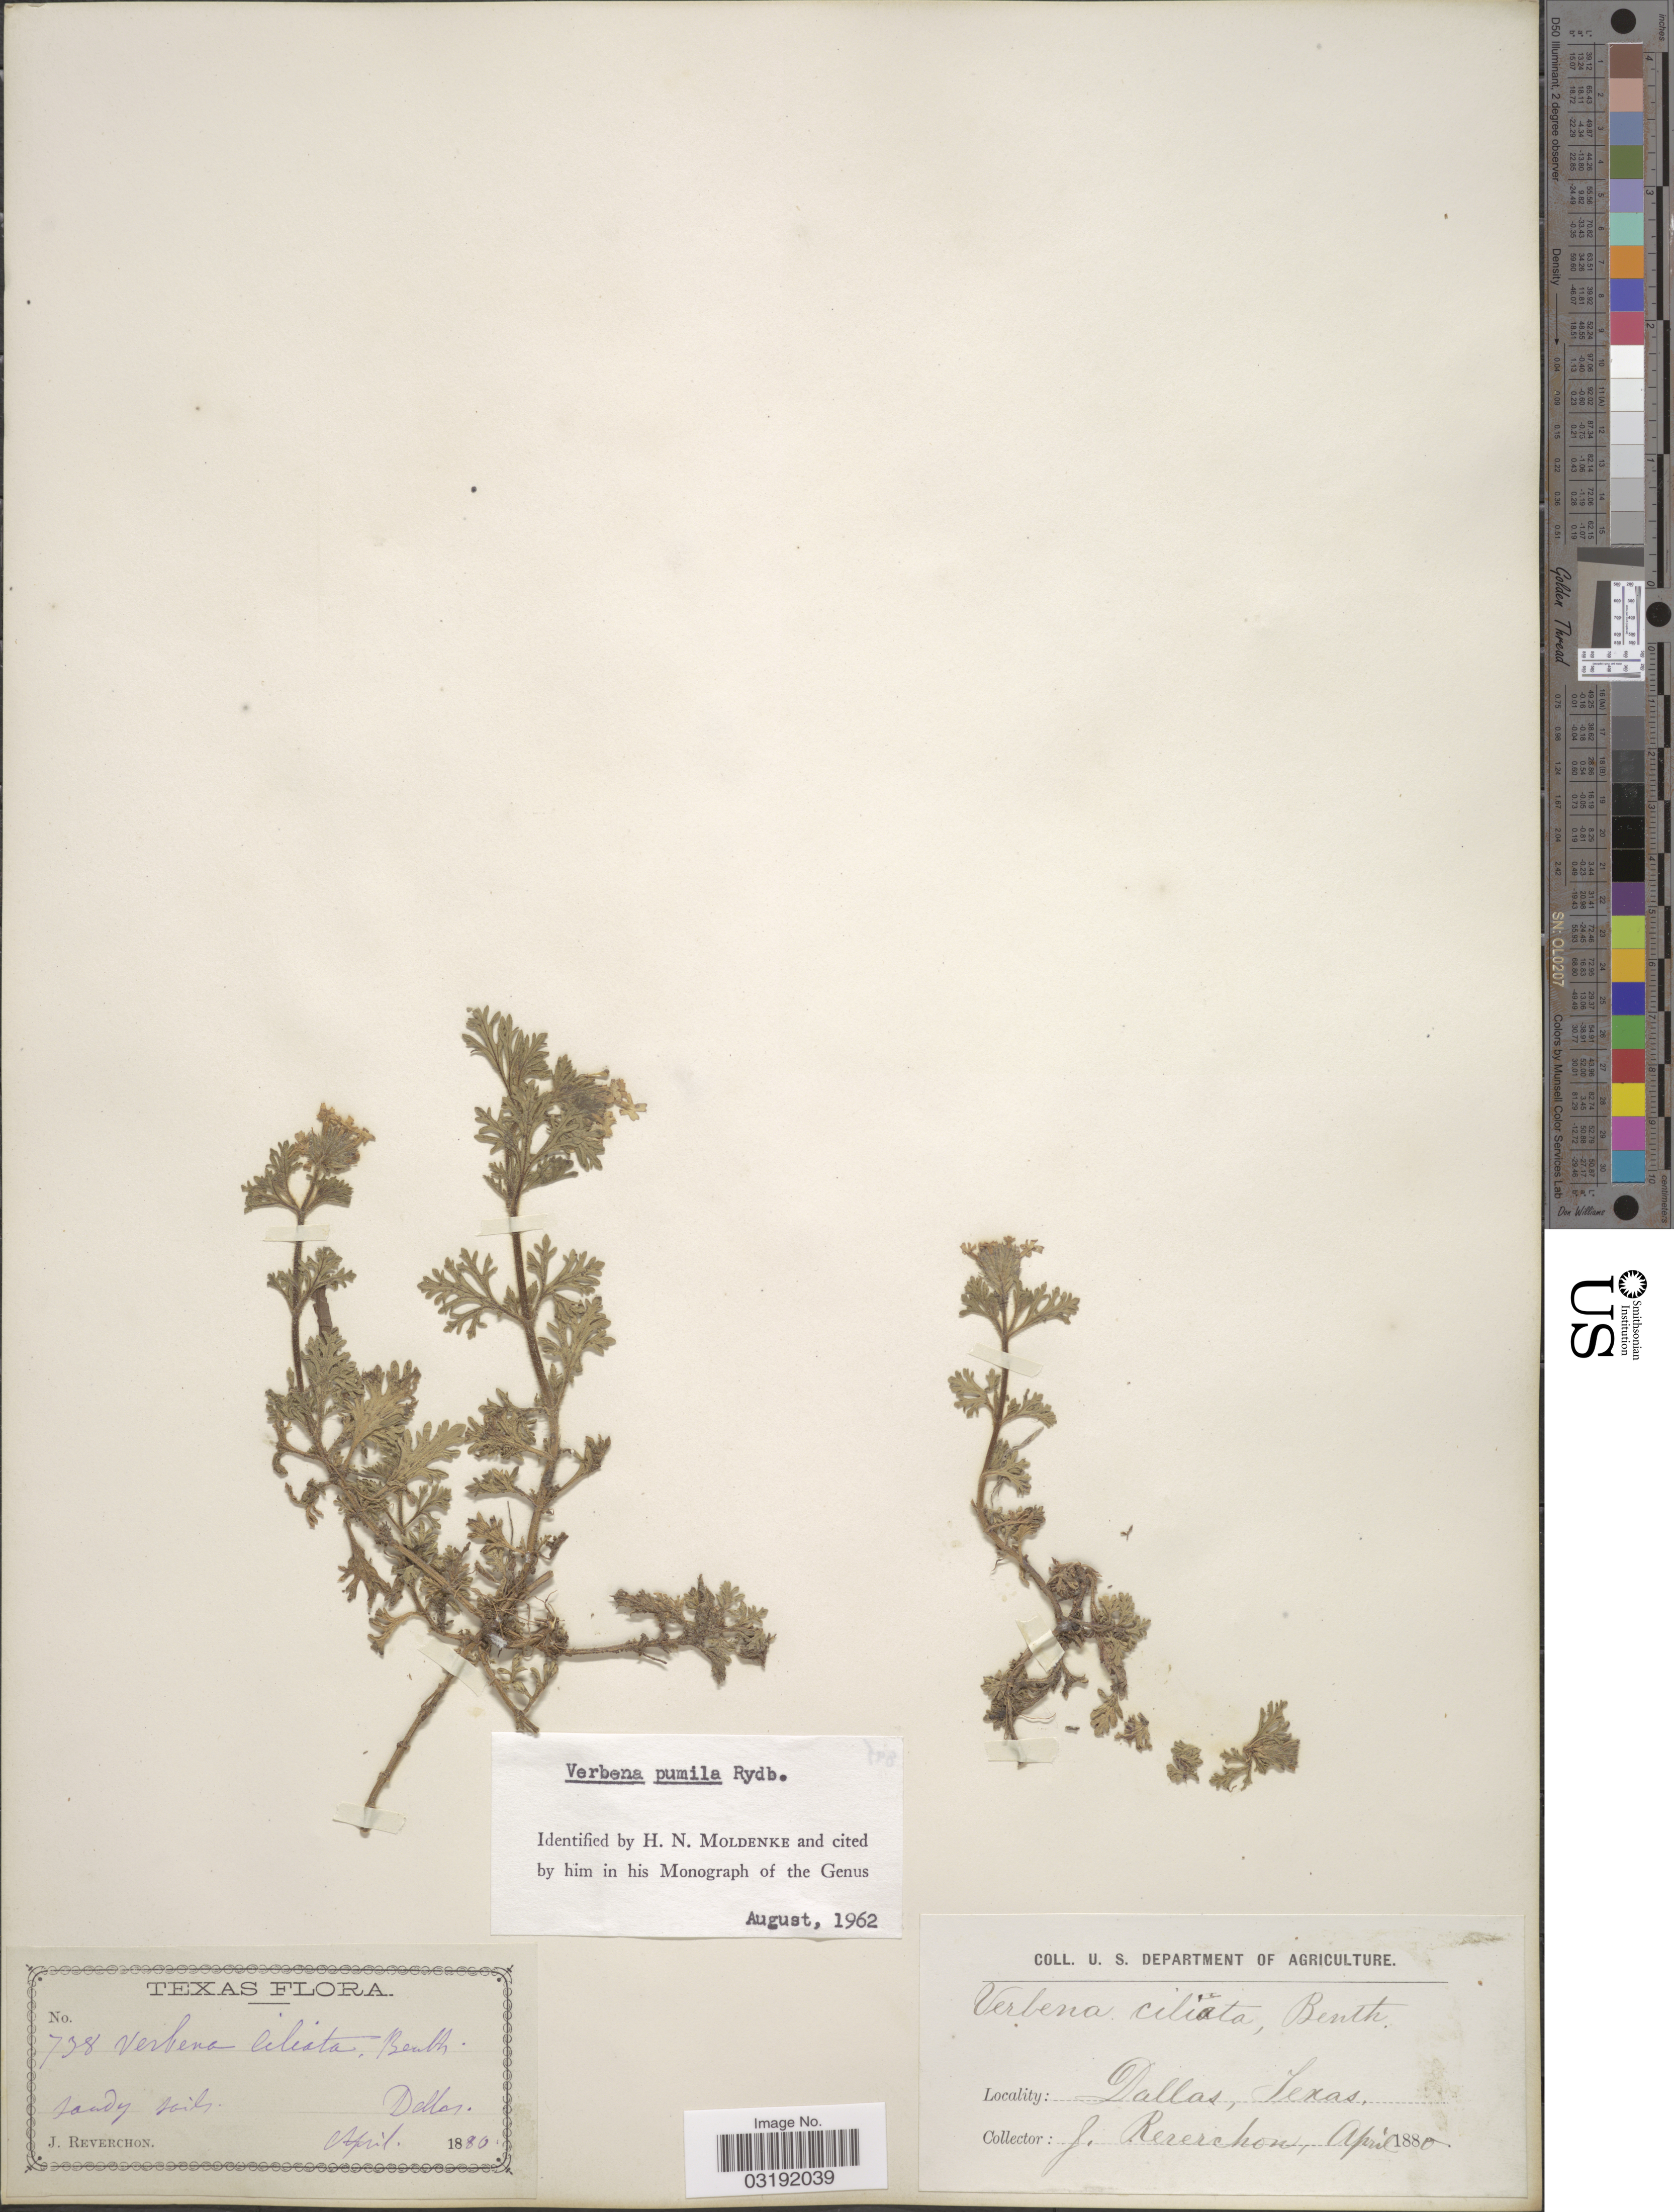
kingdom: Plantae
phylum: Tracheophyta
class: Magnoliopsida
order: Lamiales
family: Verbenaceae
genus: Verbena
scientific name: Verbena pumila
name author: Rydb.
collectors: J. Reverchon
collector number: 738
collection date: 1880-04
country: United States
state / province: Texas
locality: Sandy soils, Dallas.